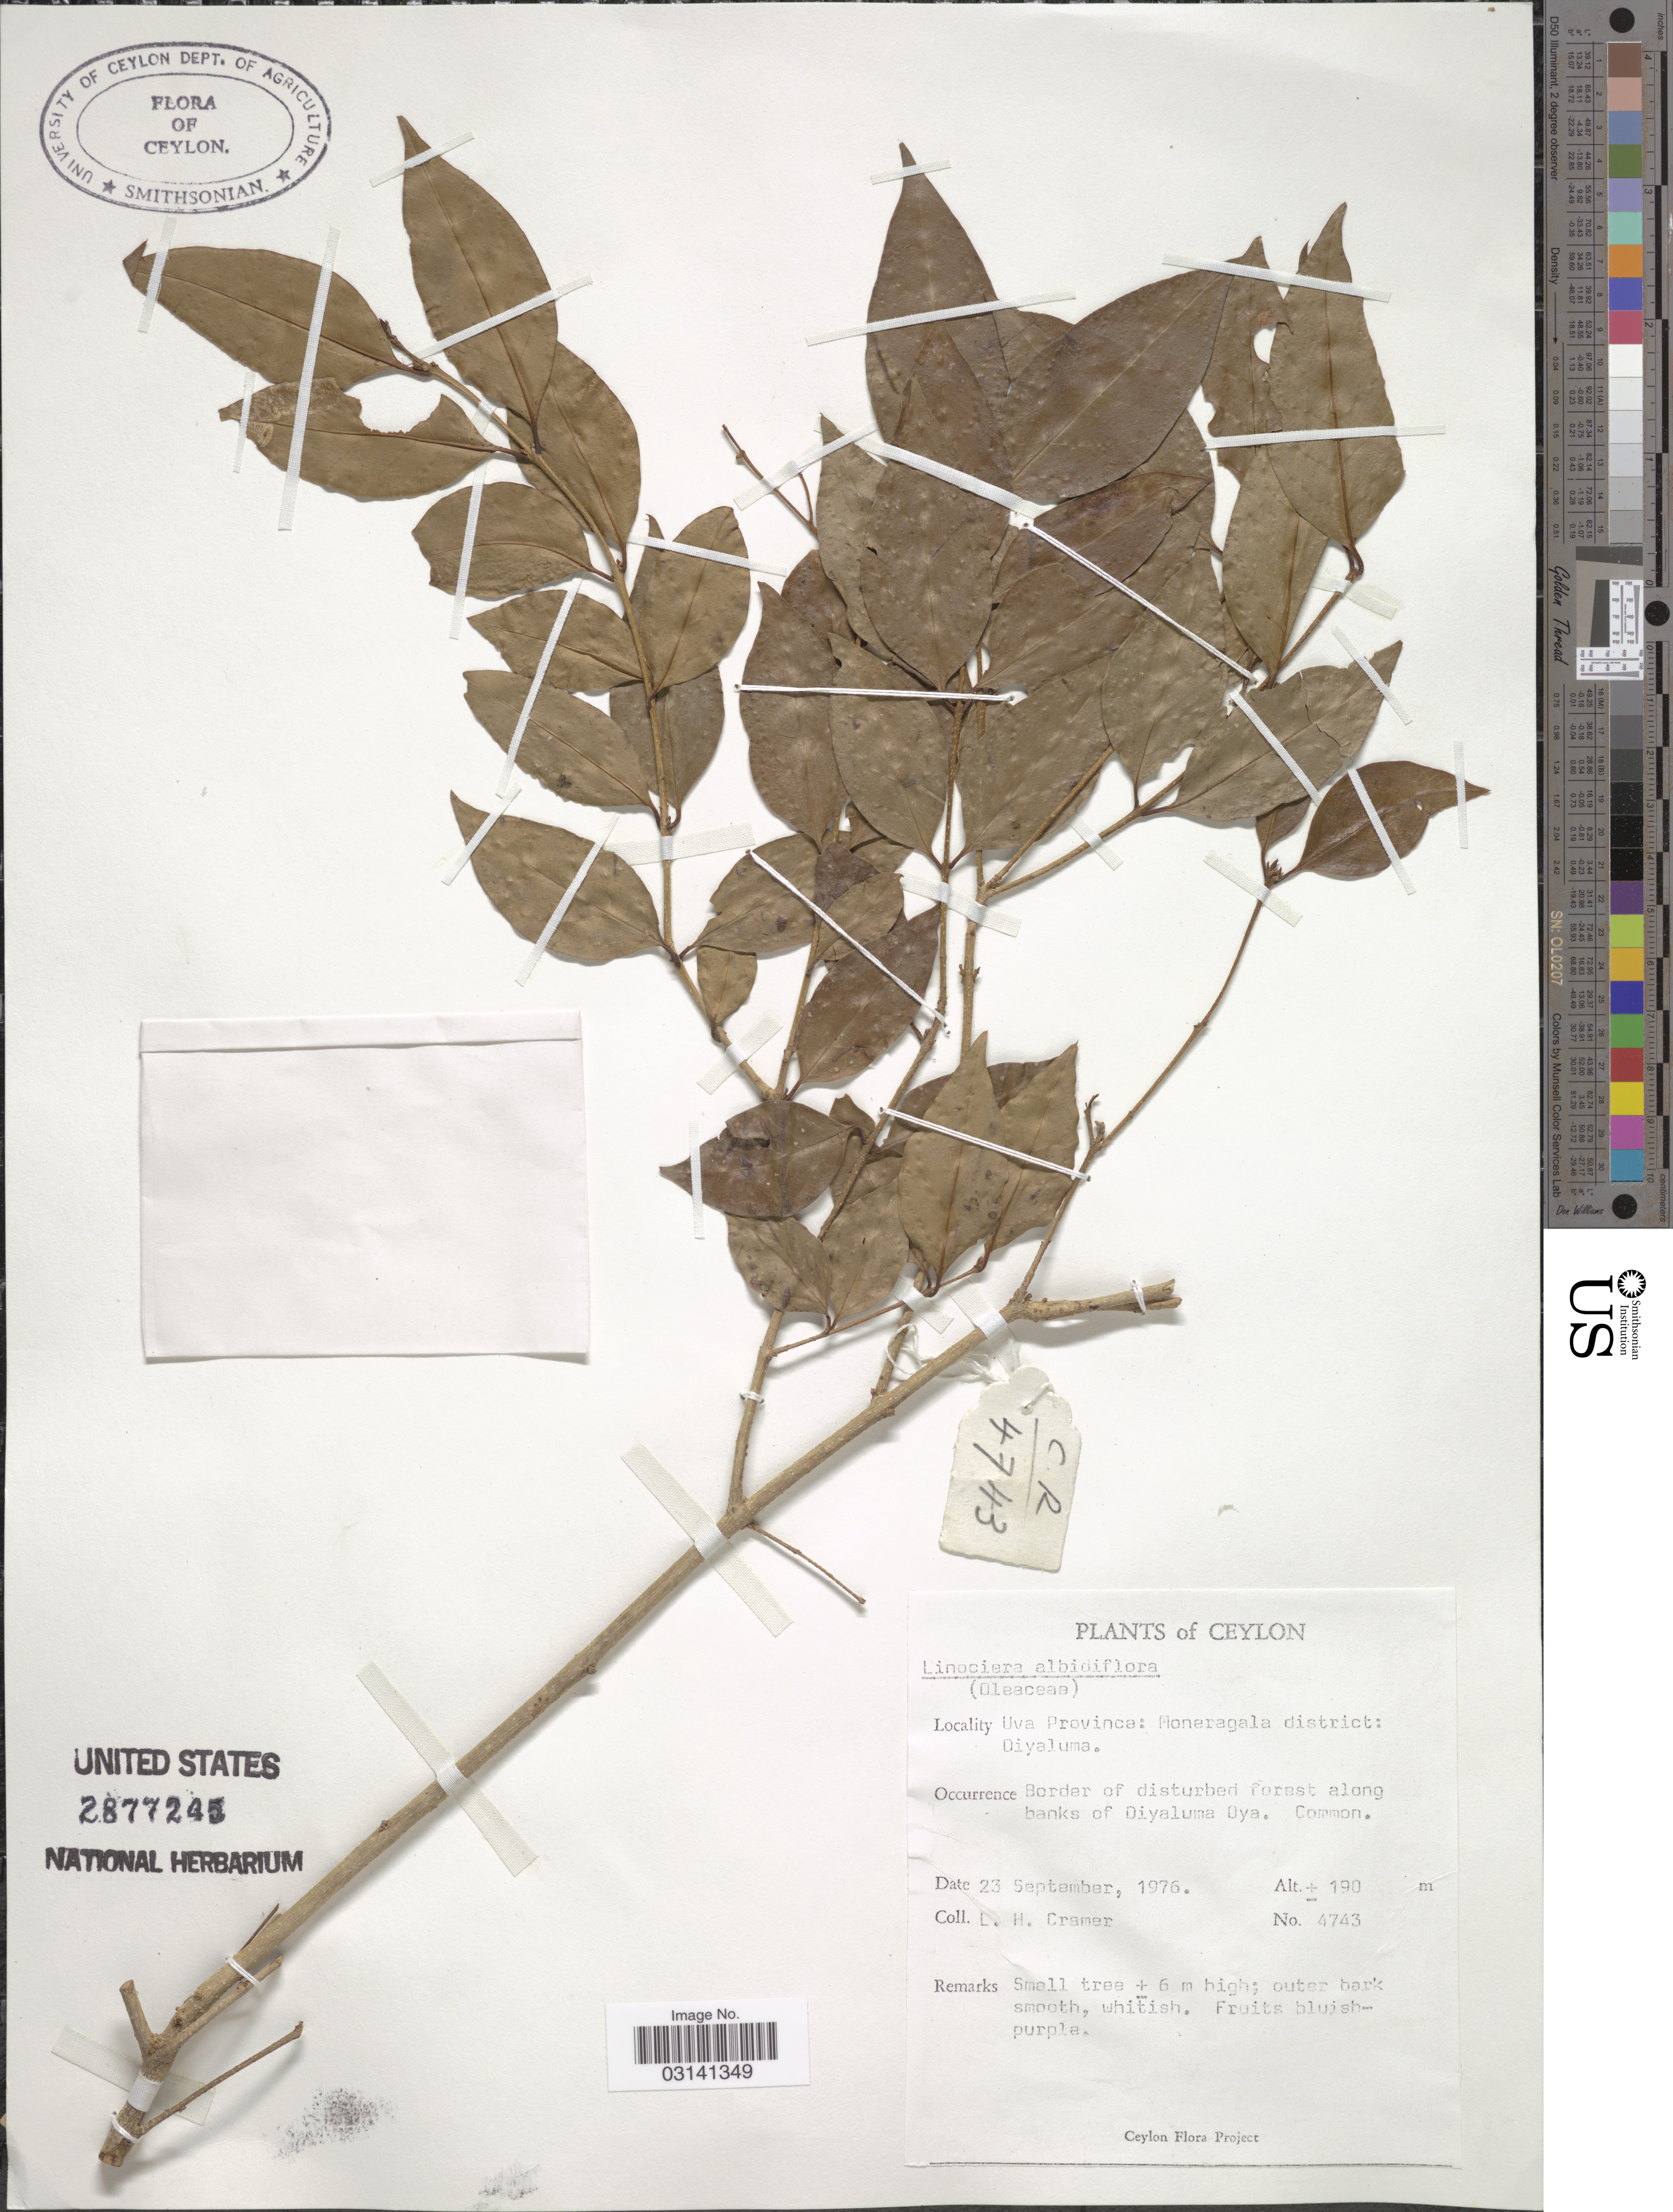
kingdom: Plantae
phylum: Tracheophyta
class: Magnoliopsida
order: Lamiales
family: Oleaceae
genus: Chionanthus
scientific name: Chionanthus albidiflorus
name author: Thwaites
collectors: L. H. Cramer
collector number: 4743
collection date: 1976-09-23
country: Sri Lanka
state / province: Uva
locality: Ceylon, Moneragala district: Diyaluma. Border of disturbed forest along banks of Diyaluma Oya.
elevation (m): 190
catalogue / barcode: US 2877245